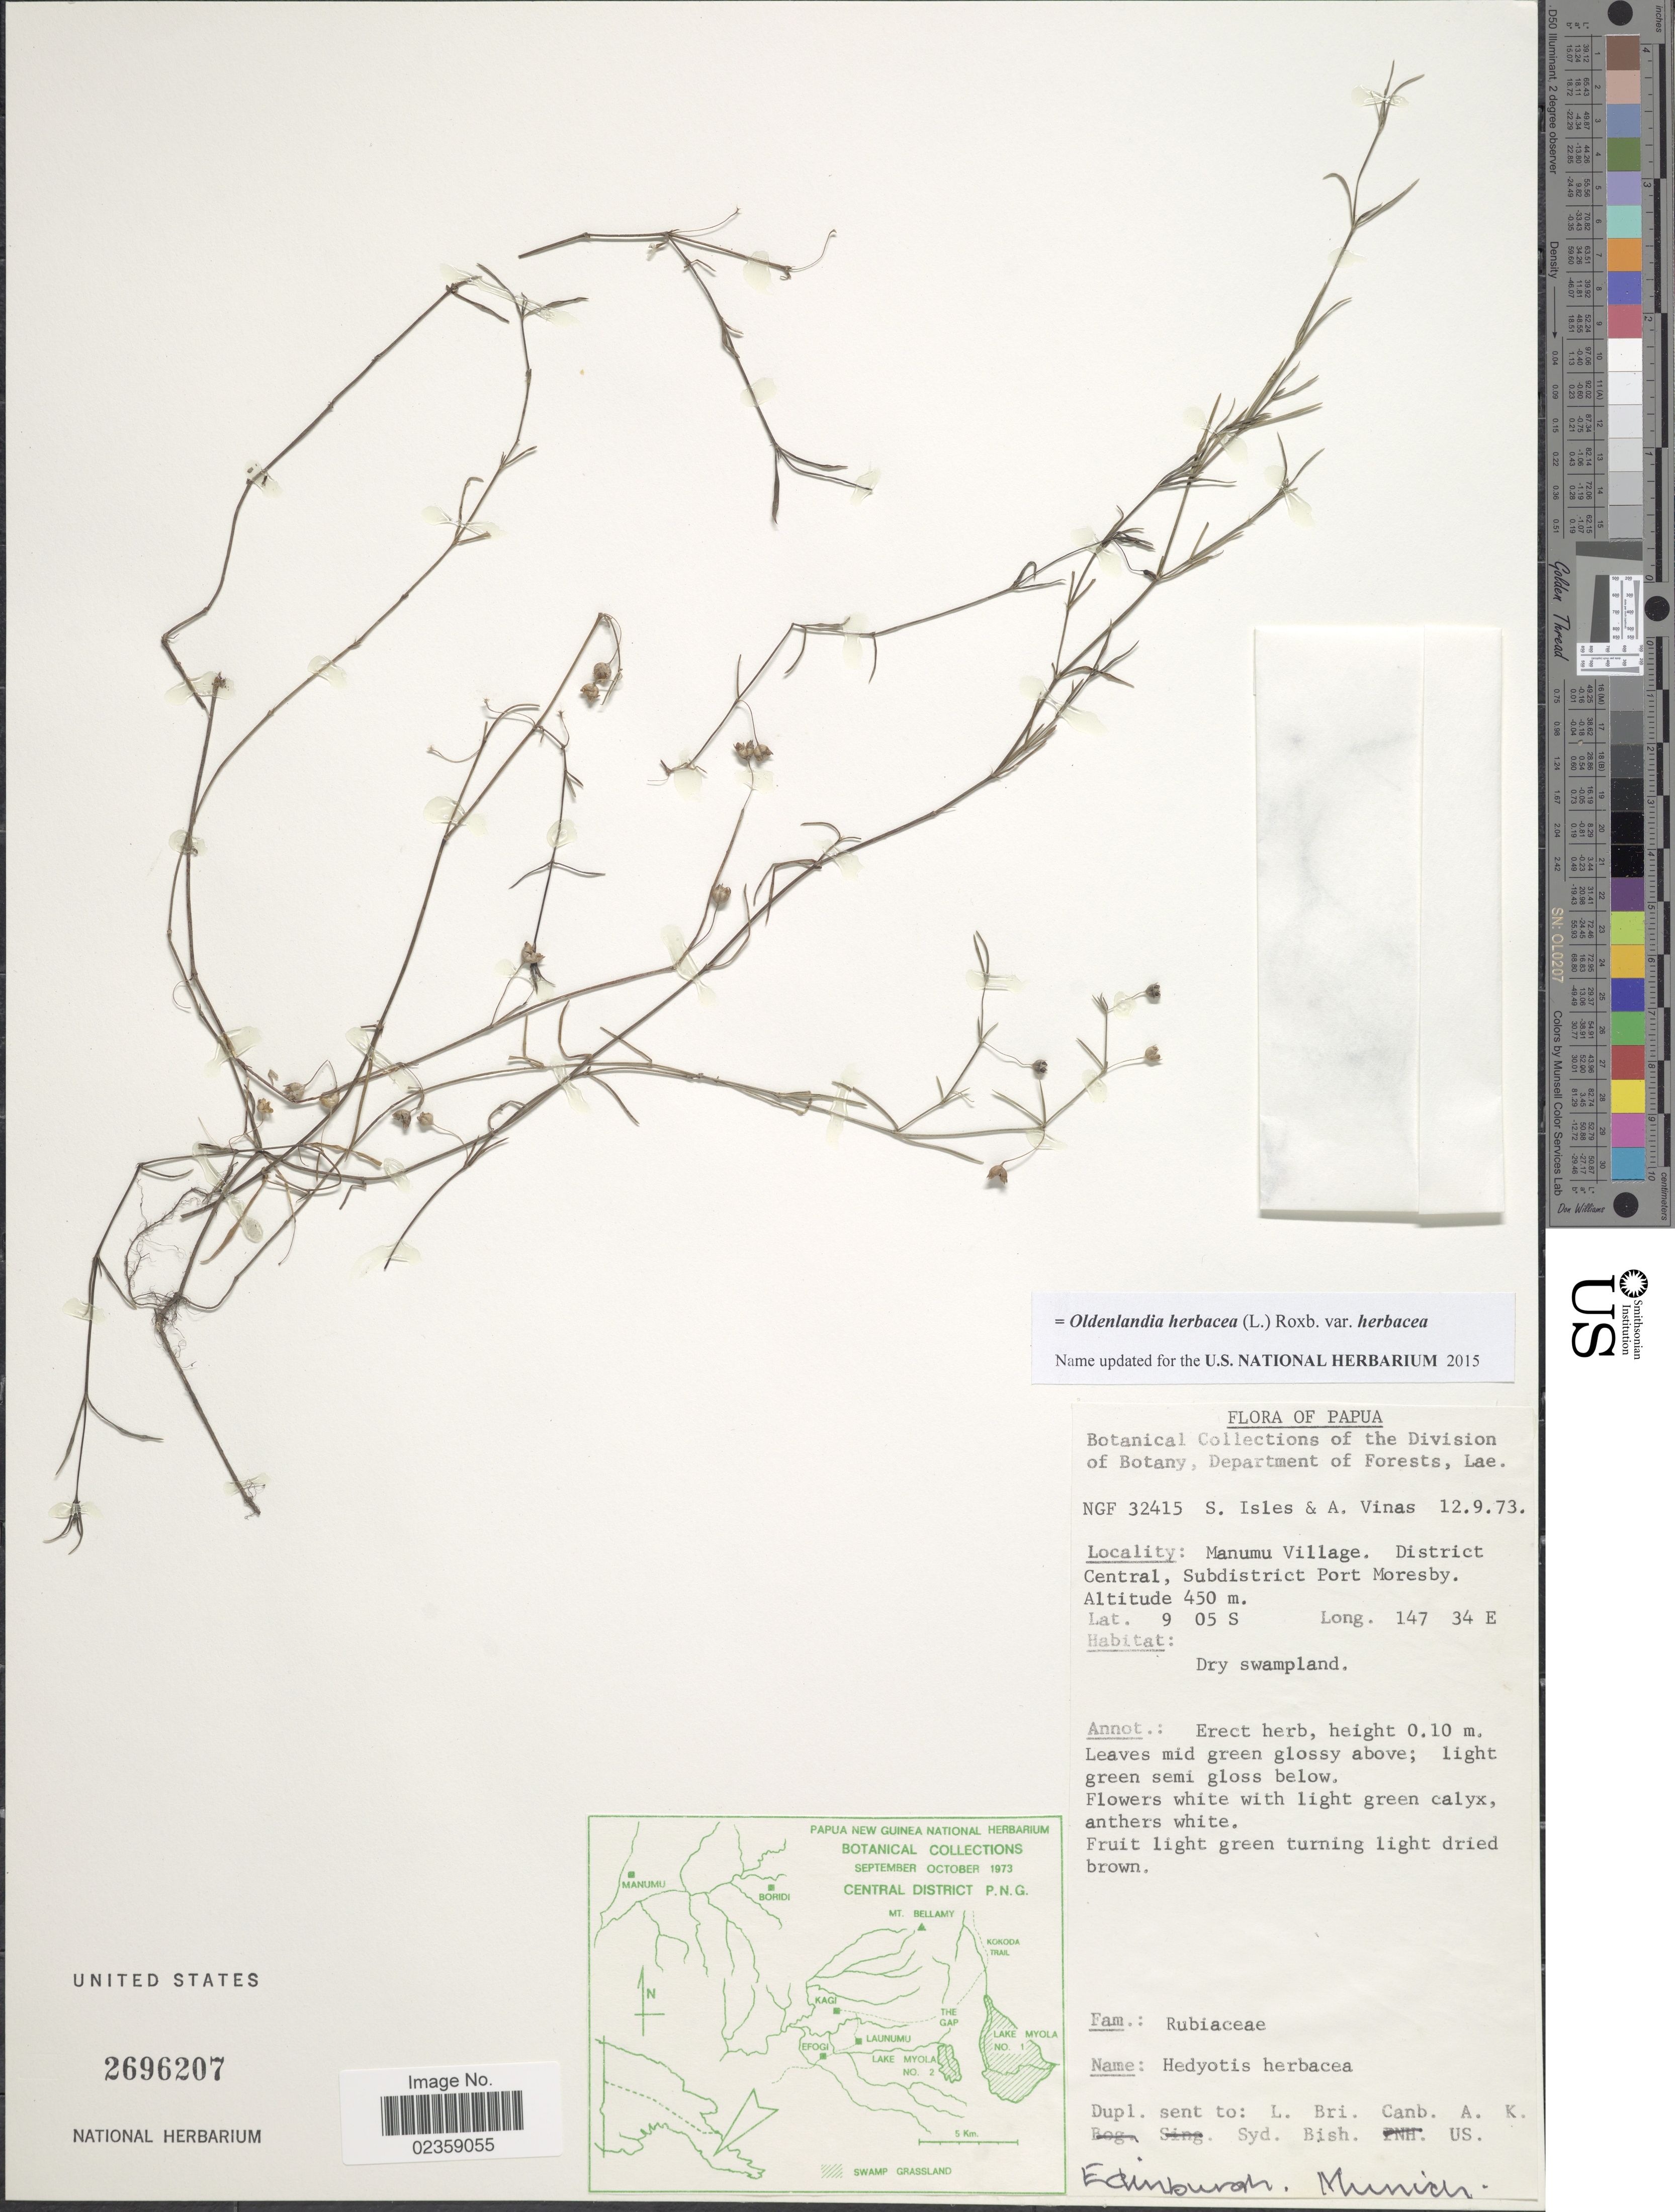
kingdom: Plantae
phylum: Tracheophyta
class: Magnoliopsida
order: Gentianales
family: Rubiaceae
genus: Oldenlandia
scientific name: Oldenlandia herbacea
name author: (L.) Roxb.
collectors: S. Isles & A. Vinas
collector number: NGF32415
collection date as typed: Transcribed d/m/y: 12/9/73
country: Papua New Guinea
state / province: Central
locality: Manumu Village. District Central, Subdistrict Port Moresby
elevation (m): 450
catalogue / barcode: US 2696207